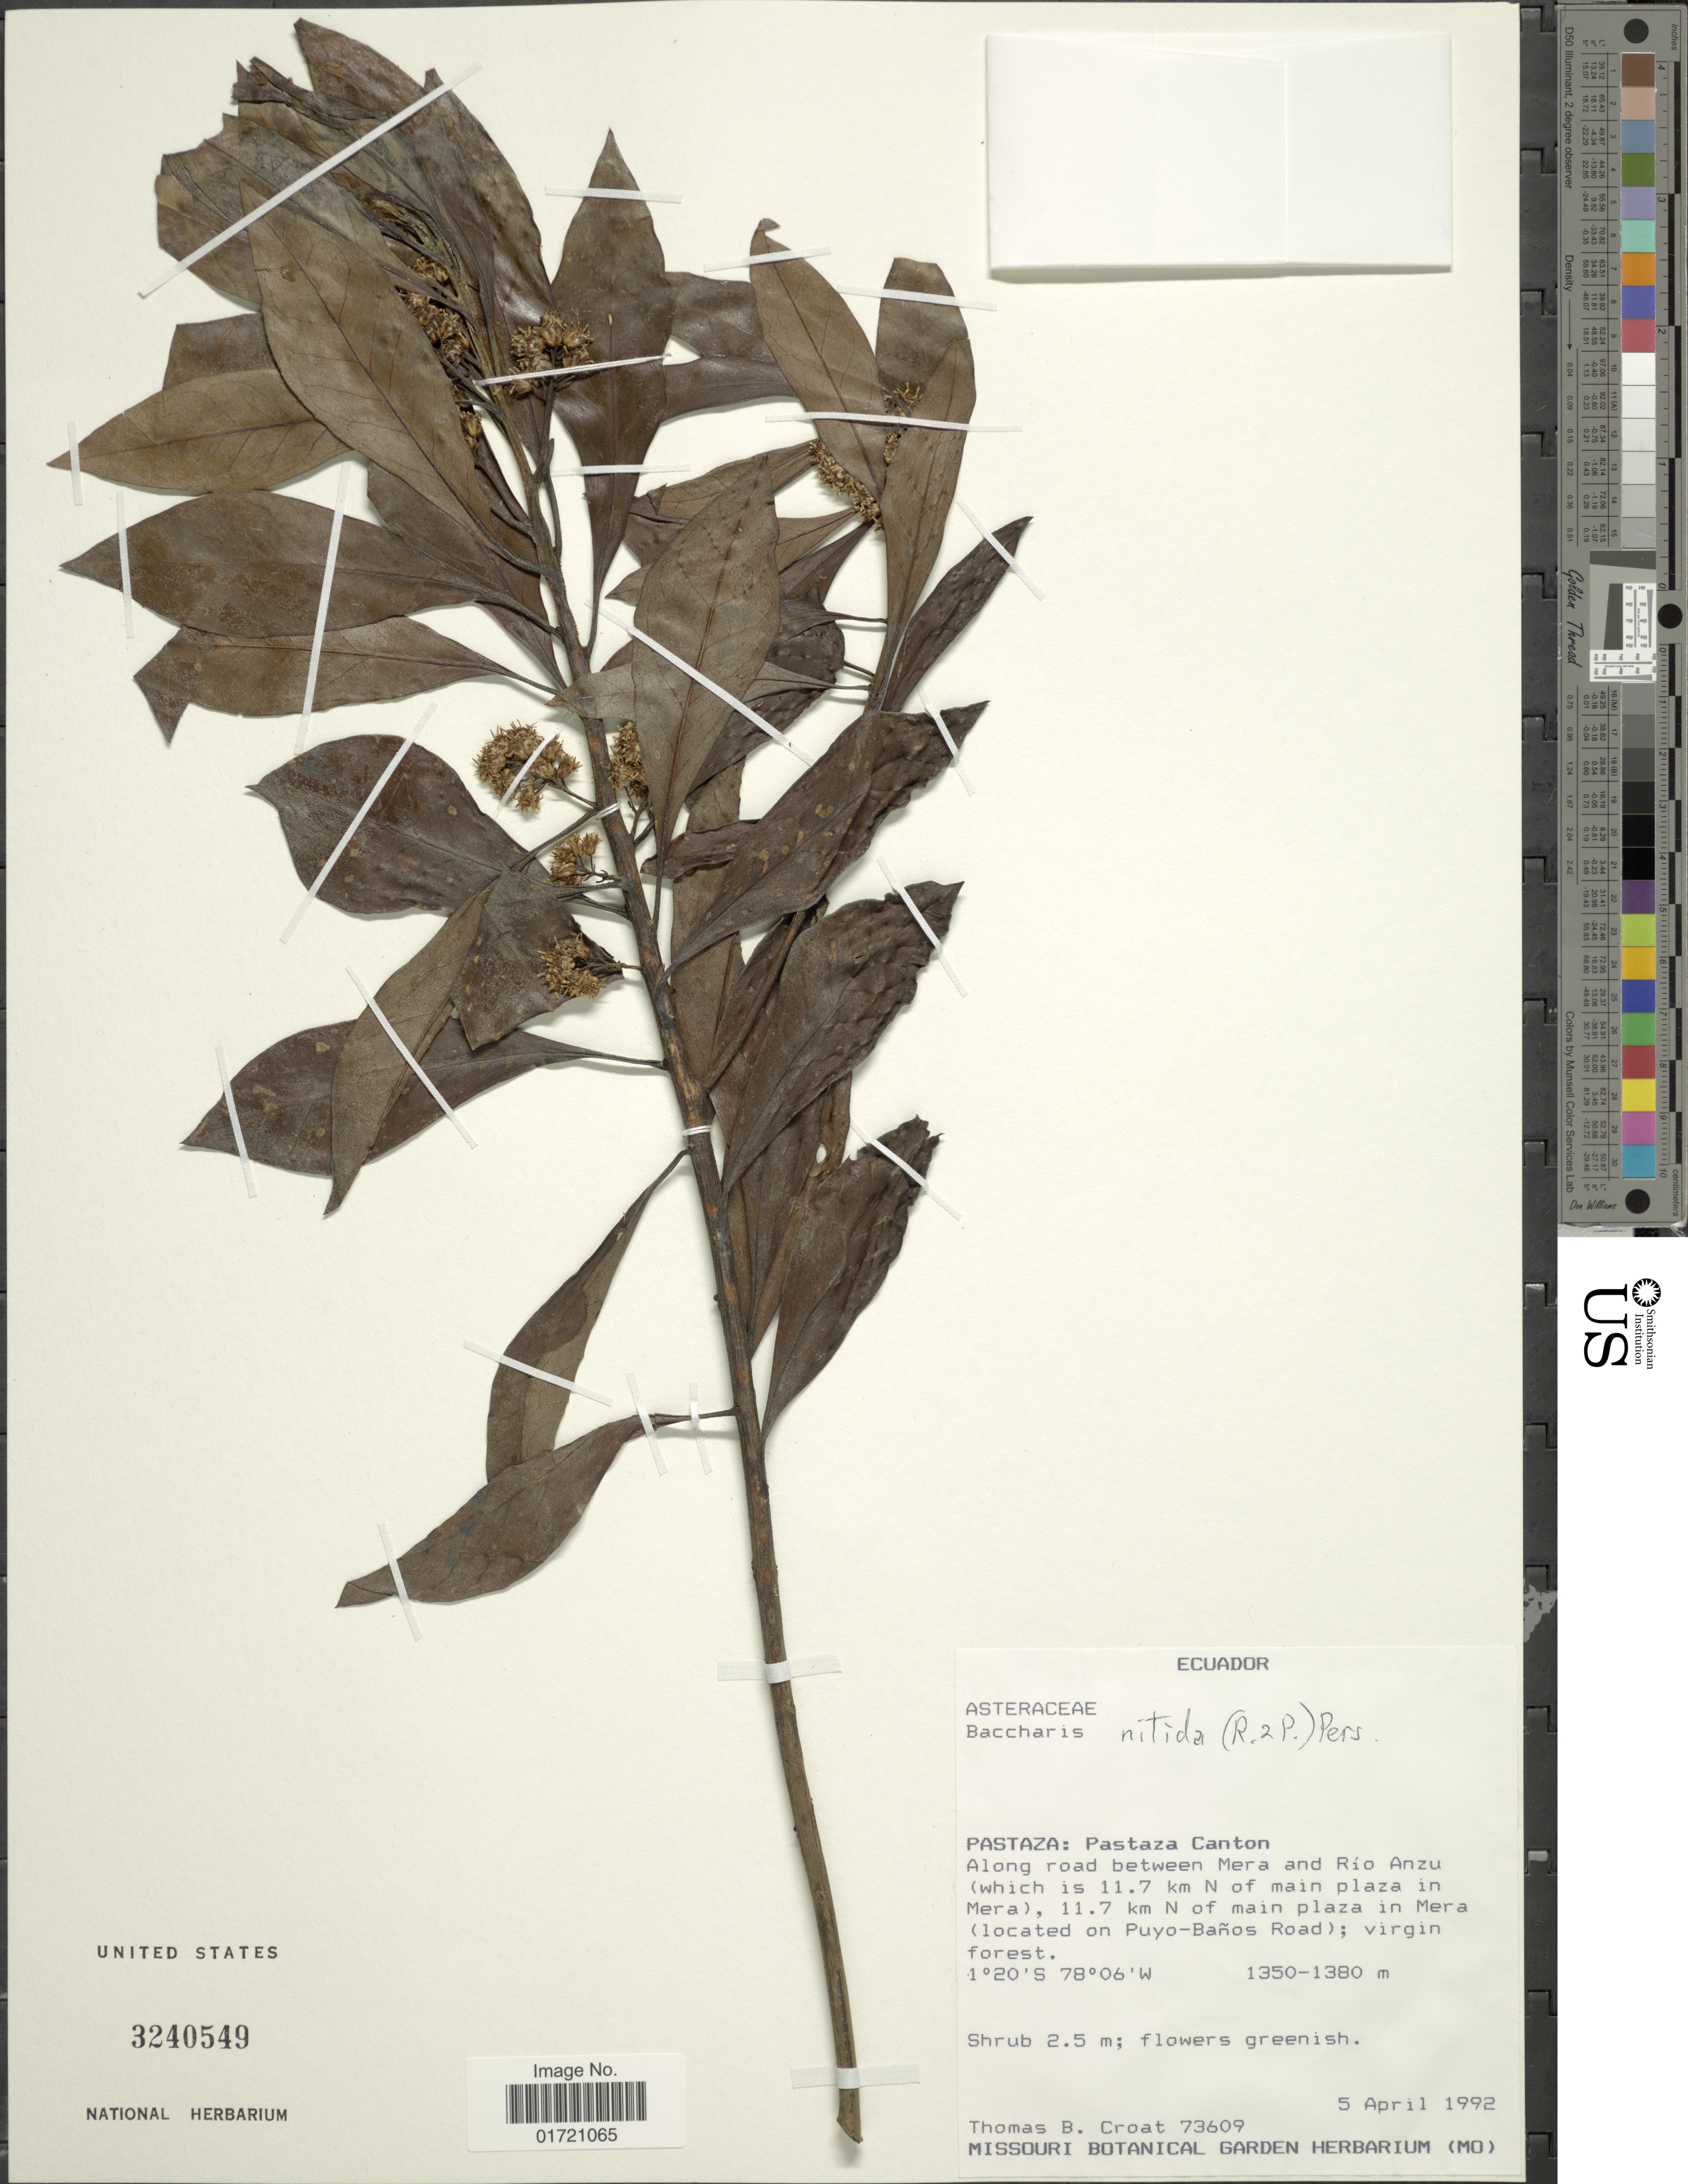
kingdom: Plantae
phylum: Tracheophyta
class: Magnoliopsida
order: Asterales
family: Asteraceae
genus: Baccharis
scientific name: Baccharis nitida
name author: (Ruiz & Pav.) Pers.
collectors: T. B. Croat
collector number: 73609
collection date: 1992-04-05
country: Ecuador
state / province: Pastaza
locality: Pastaza: Pastaza Canton. Along road between Mera and Rio Anzu (which is 11.7 km N of main plaza in Mera), 11.7 km N of main plaza in Mera (located on Puyo-Bañon Road).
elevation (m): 1350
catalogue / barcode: US 3240549